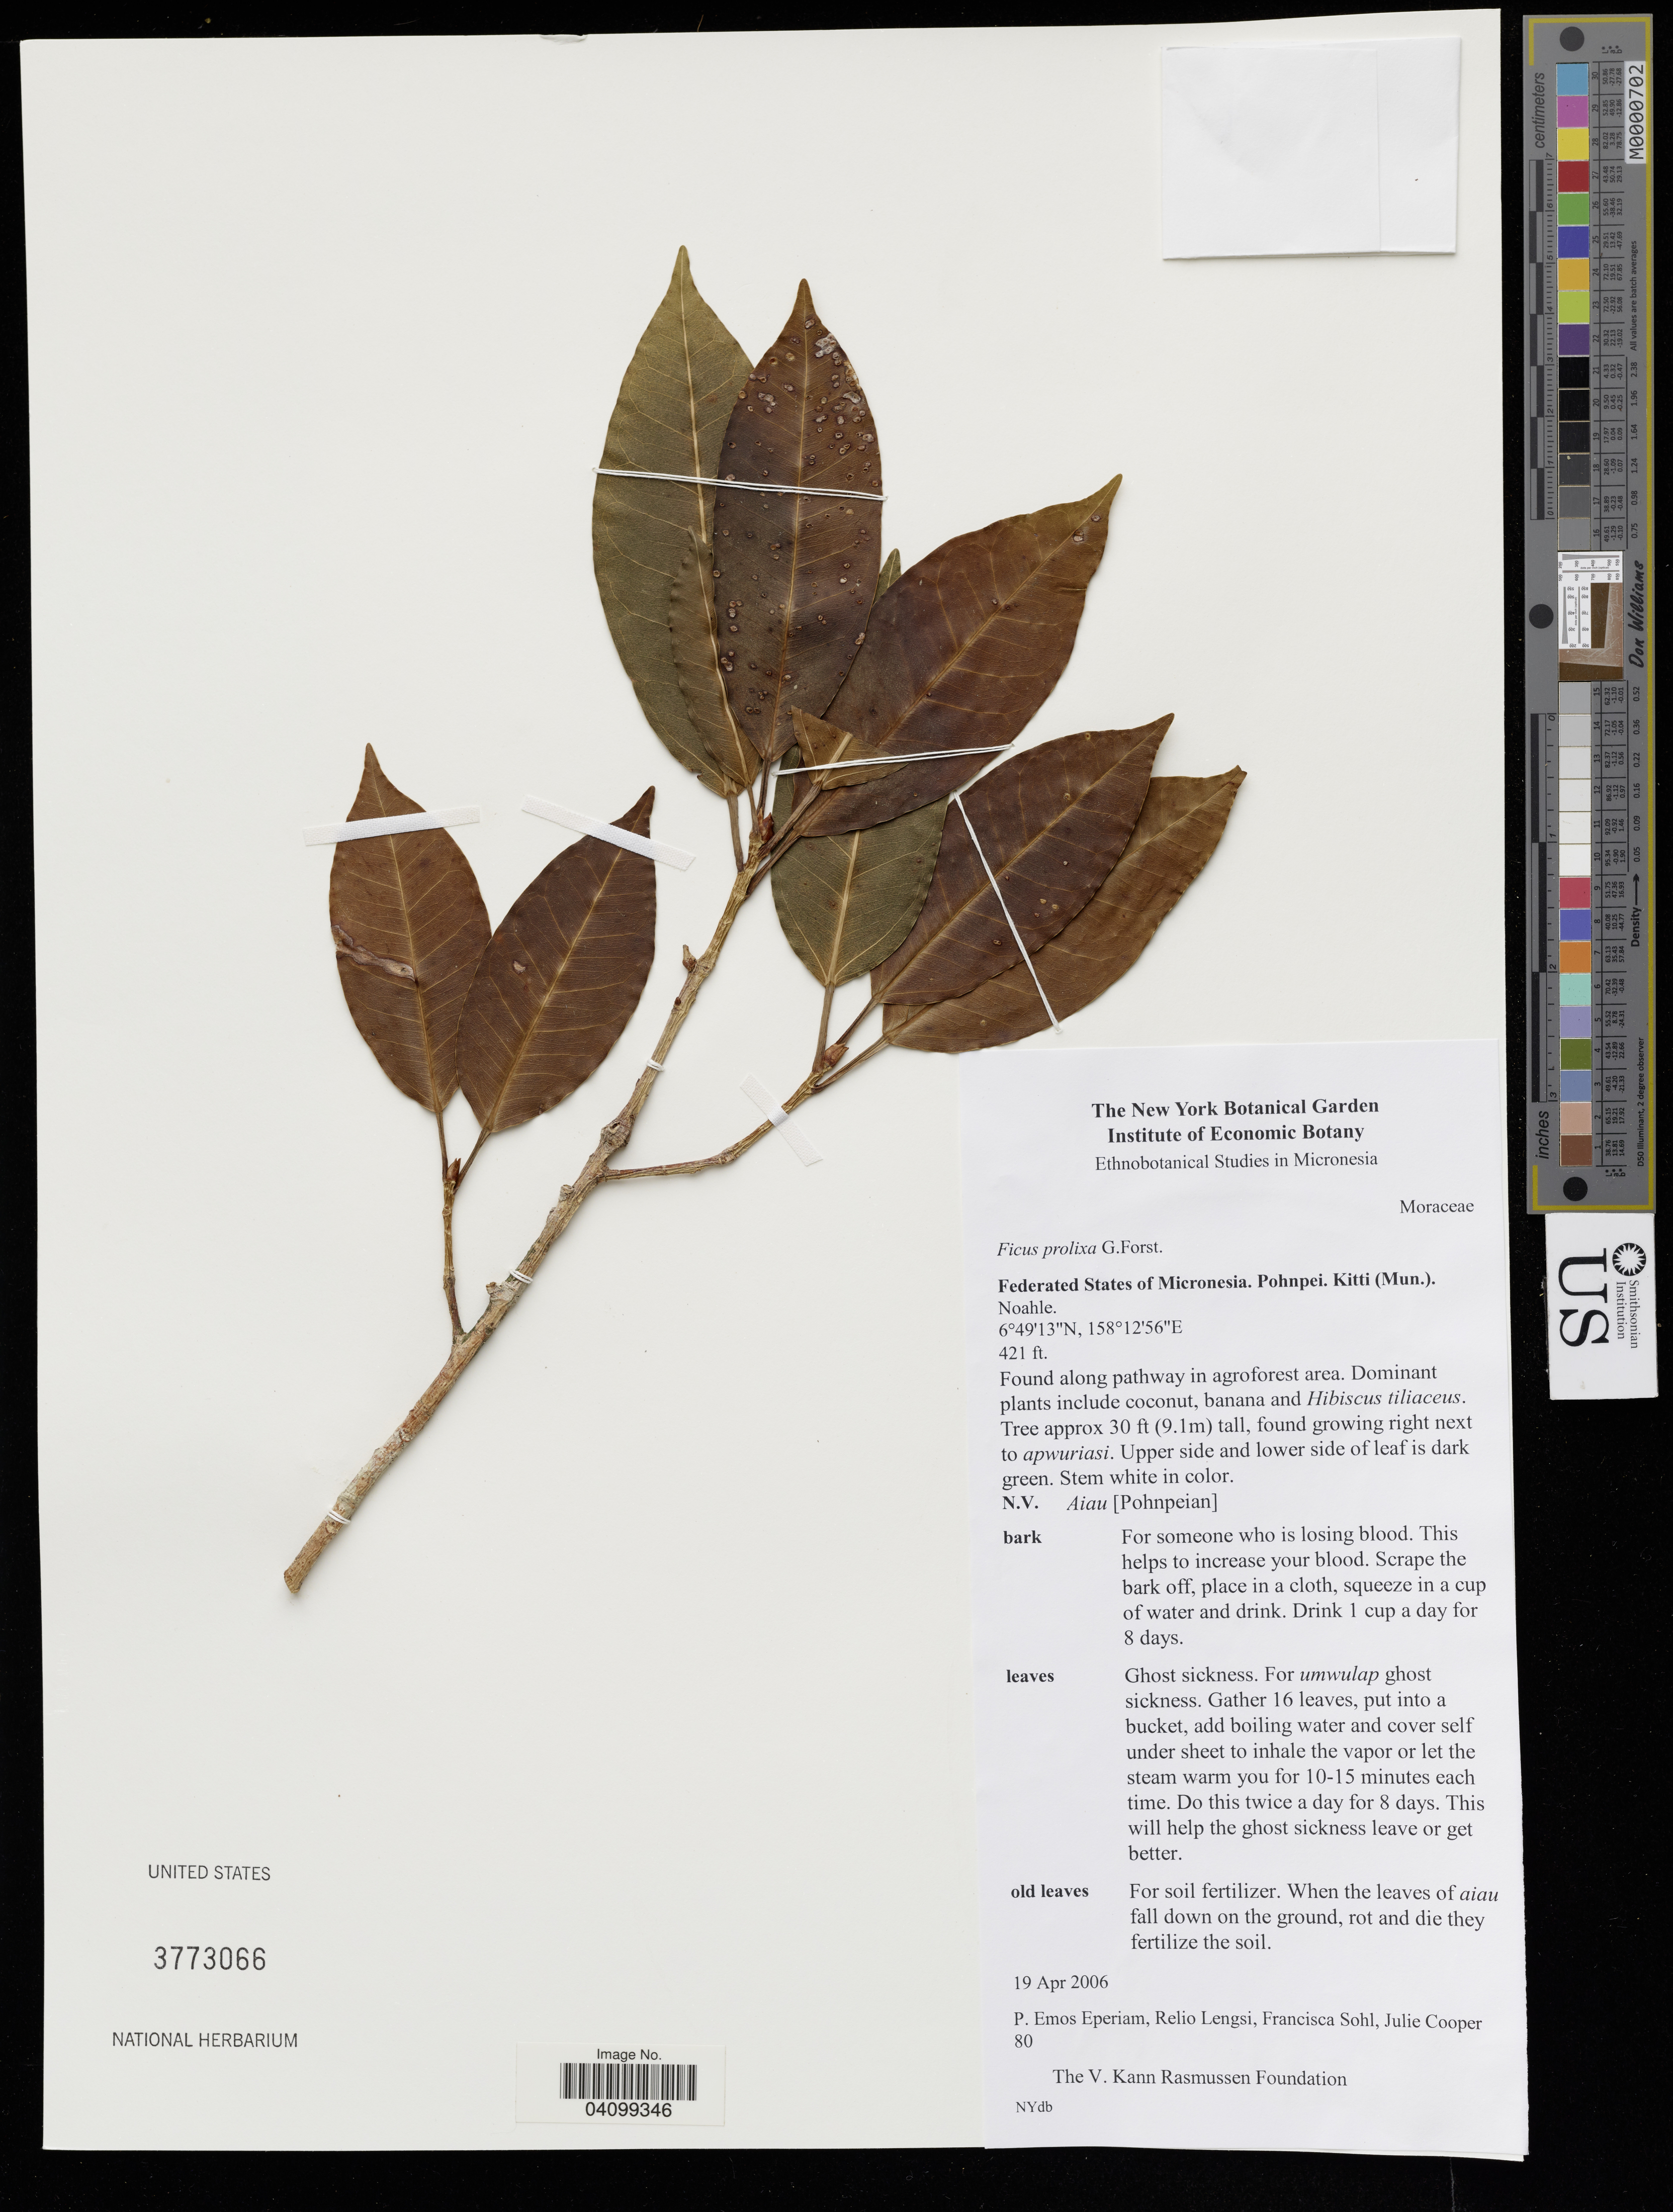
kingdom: Plantae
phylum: Tracheophyta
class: Magnoliopsida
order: Rosales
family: Moraceae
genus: Ficus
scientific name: Ficus prolixa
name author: G. Forst.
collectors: P. Eperiam, R. Lengsi, F. Sohl & J. Cooper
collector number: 80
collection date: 2006-04-19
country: Micronesia, Federated States of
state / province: Pohnpei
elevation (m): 128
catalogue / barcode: US 3773066